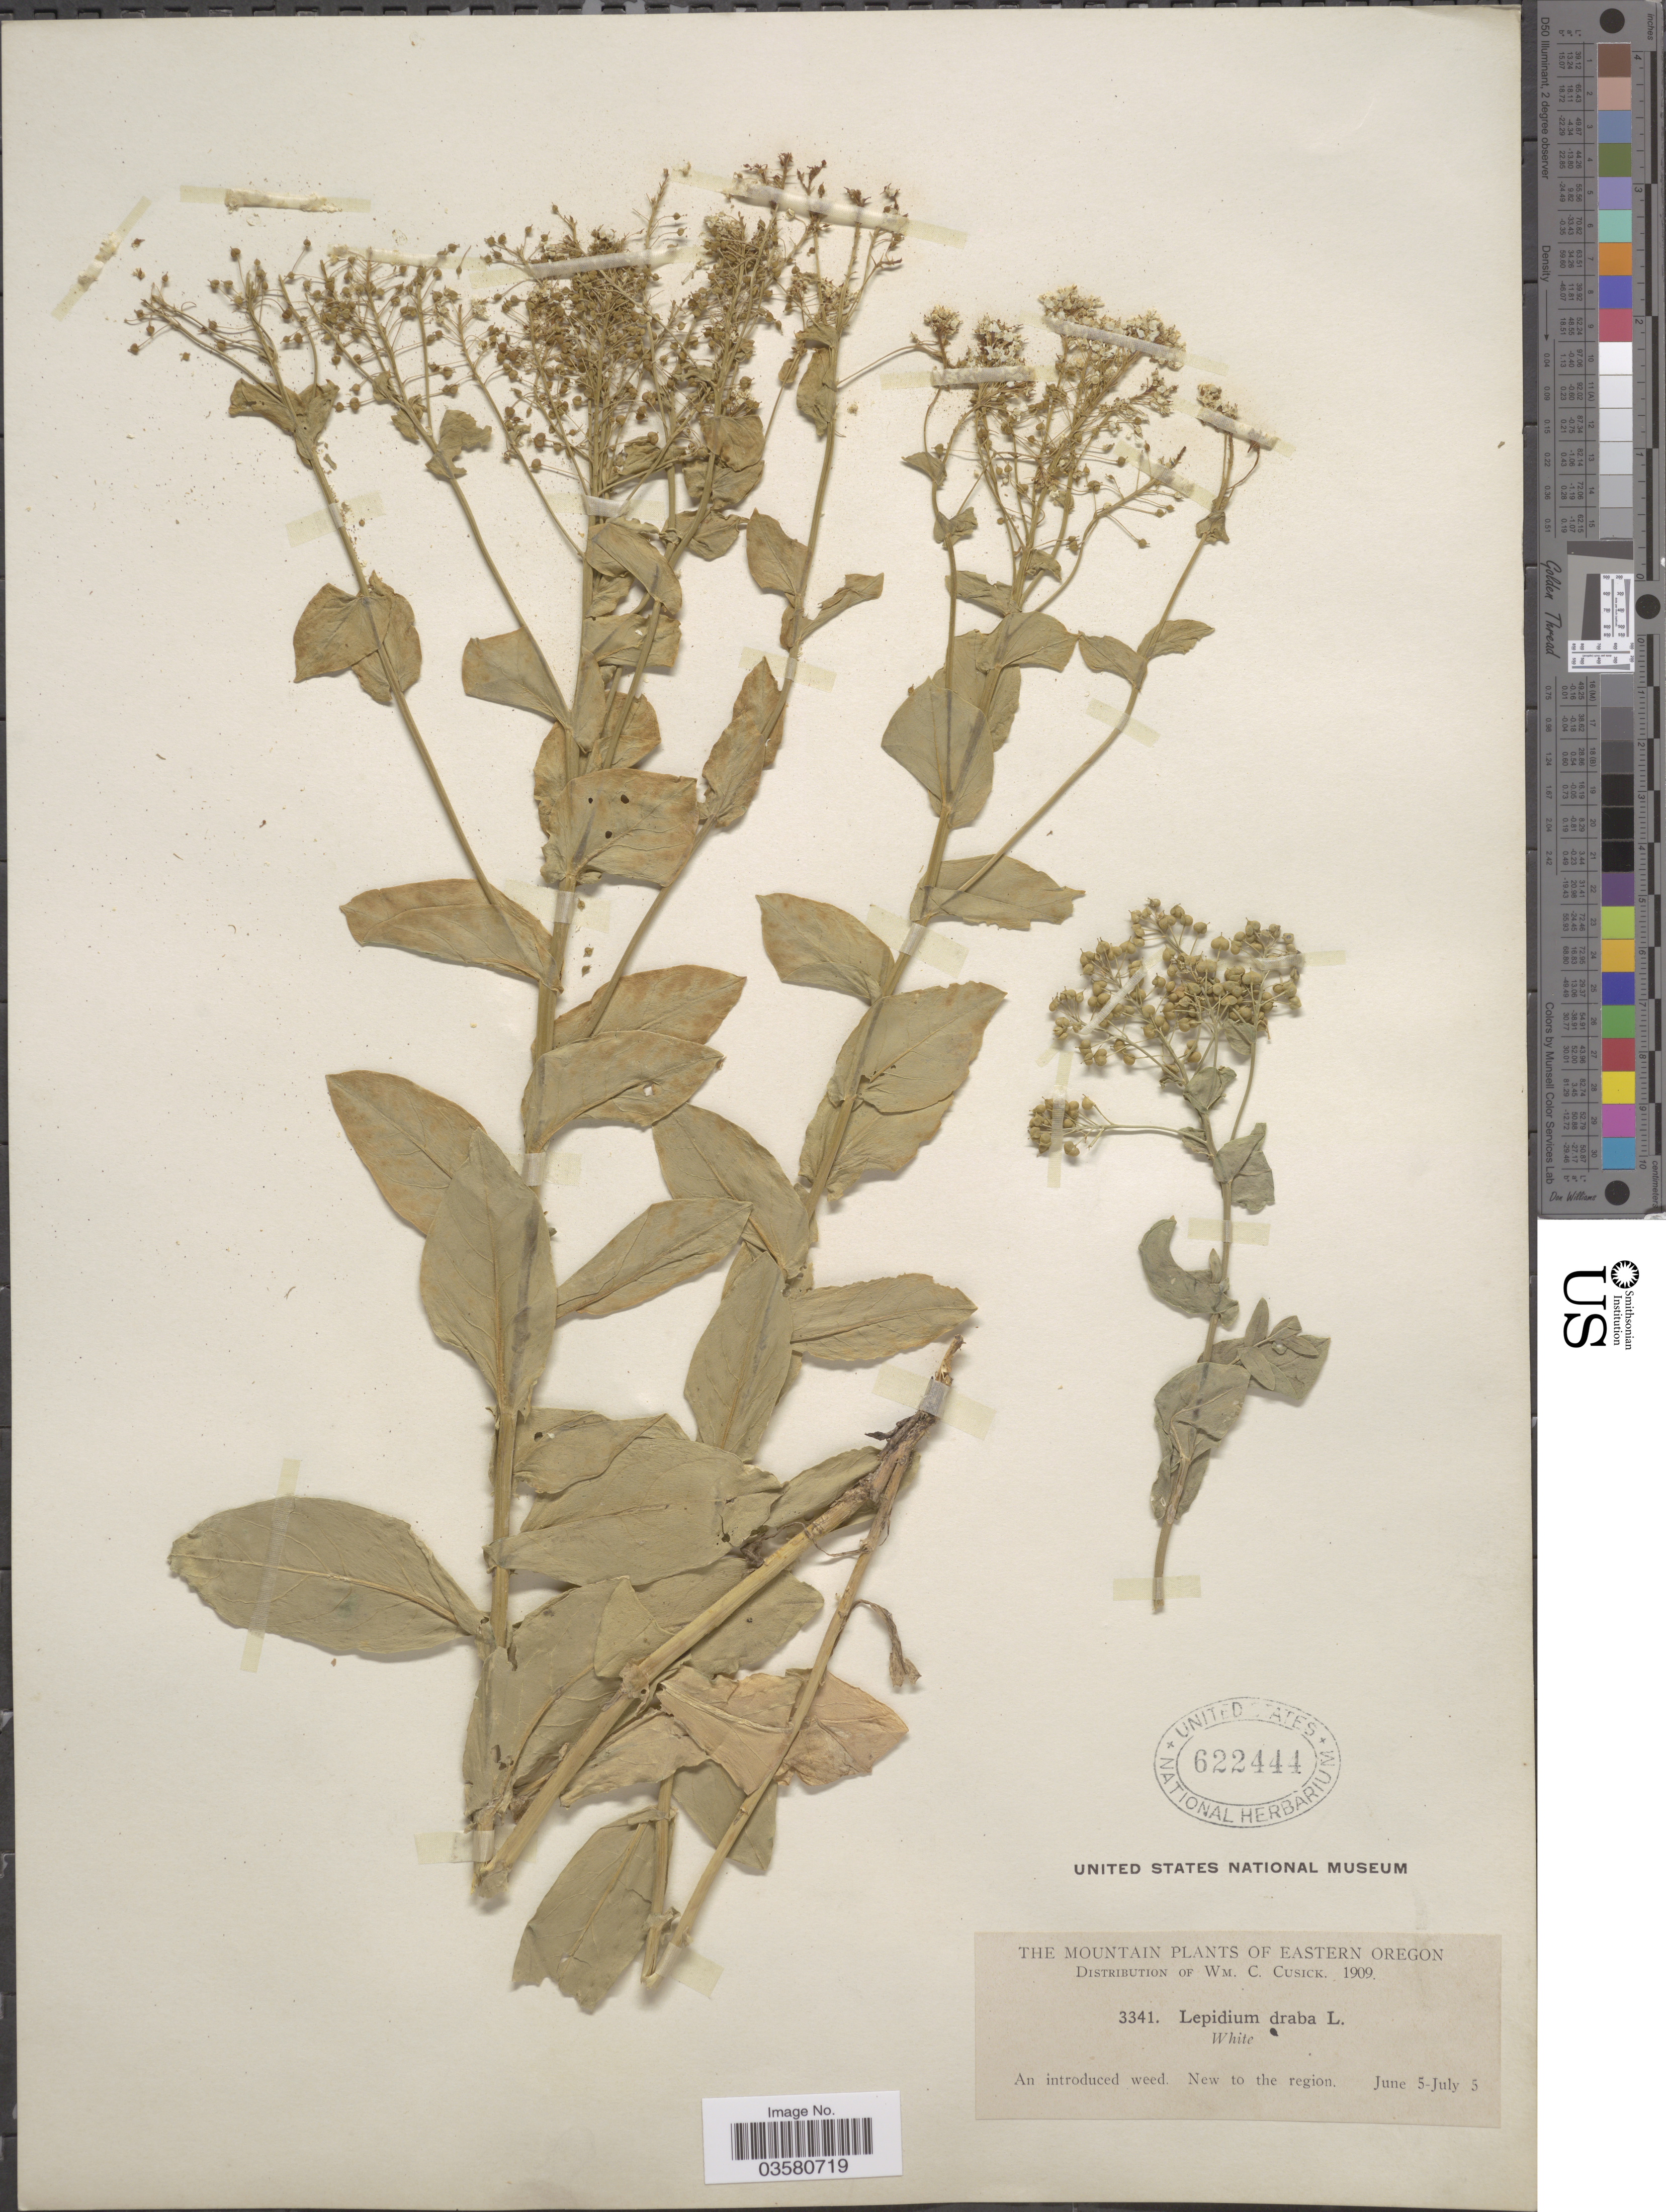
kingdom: Plantae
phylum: Tracheophyta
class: Magnoliopsida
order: Brassicales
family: Brassicaceae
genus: Lepidium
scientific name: Lepidium draba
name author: L.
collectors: W. C. Cusick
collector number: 3341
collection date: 1909-06-05/1909-07-05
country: United States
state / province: Oregon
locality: Eastern Oregon.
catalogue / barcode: US 622444